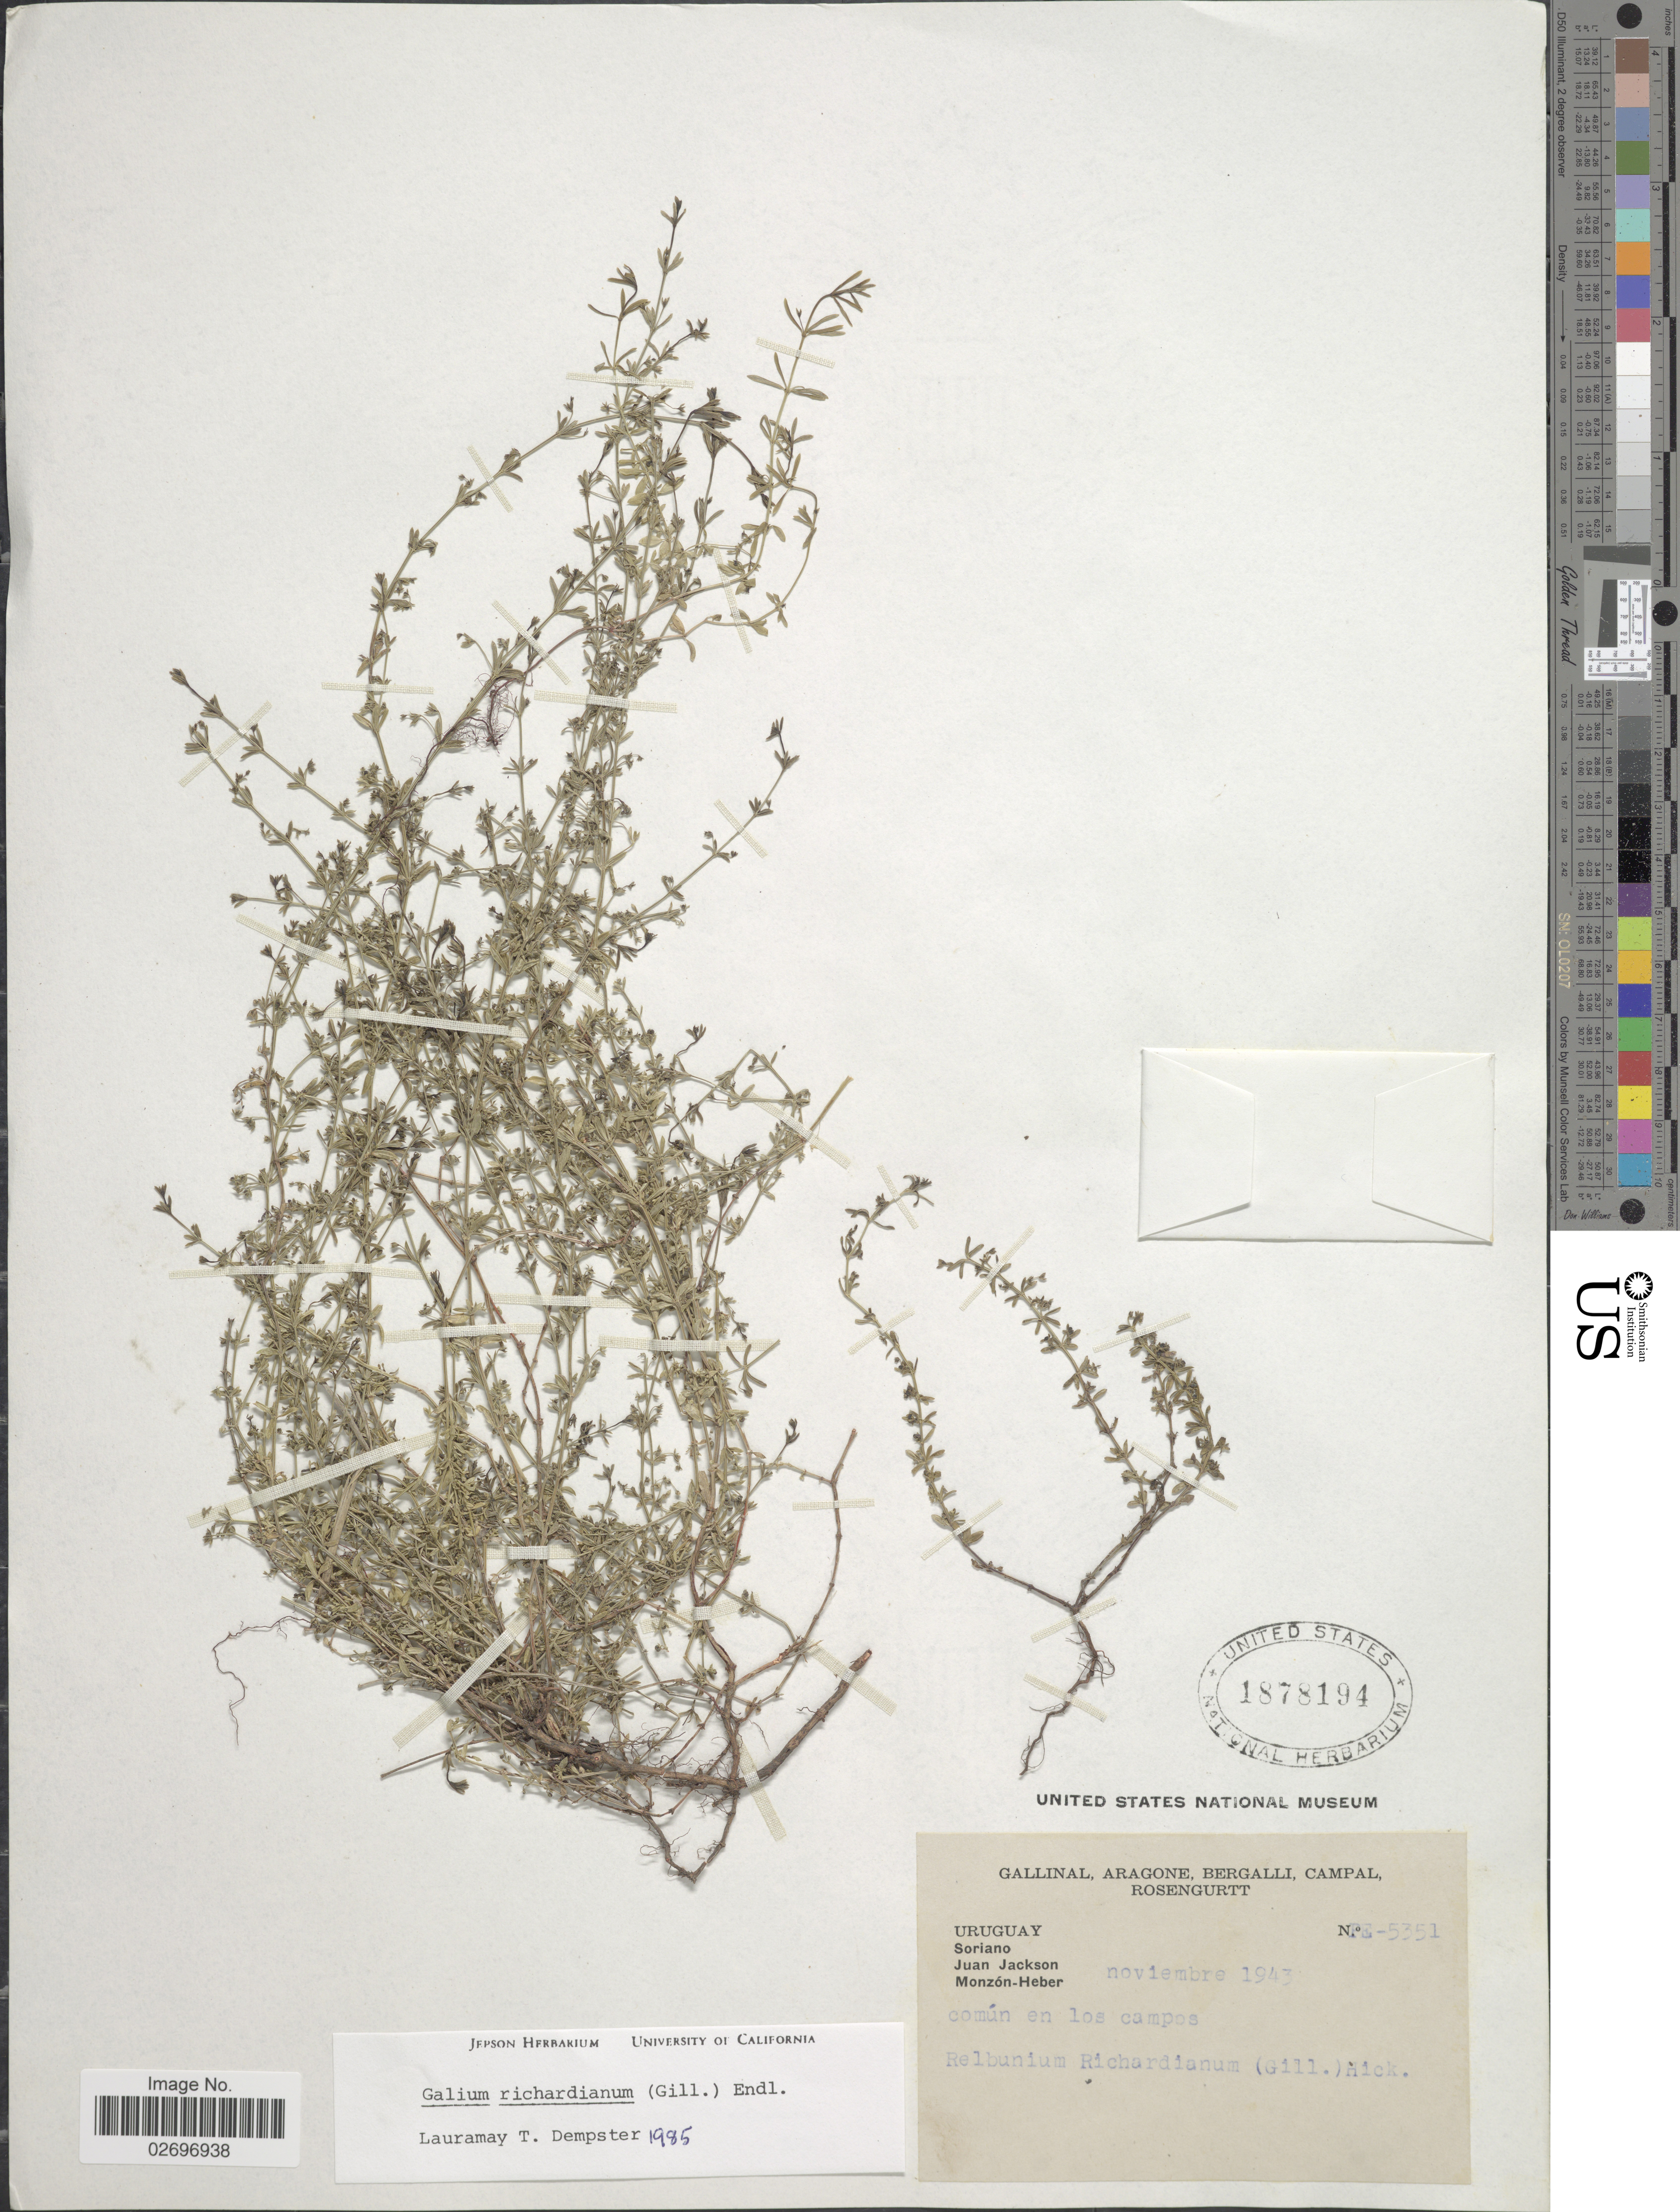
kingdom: Plantae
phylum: Tracheophyta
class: Magnoliopsida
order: Gentianales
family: Rubiaceae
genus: Galium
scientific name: Galium richardianum subsp. richardianum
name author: (Gillies ex Hook. & Arn.) Endl. ex Walp.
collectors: -. Gallinal, -- Aragone, -- Bergalli, -- Campal & Rosengurtt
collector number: PE-5351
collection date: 1943-11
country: Uruguay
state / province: Soriano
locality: Juan Jackson, Monzon-Heber, comun en los campos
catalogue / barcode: US 1878194